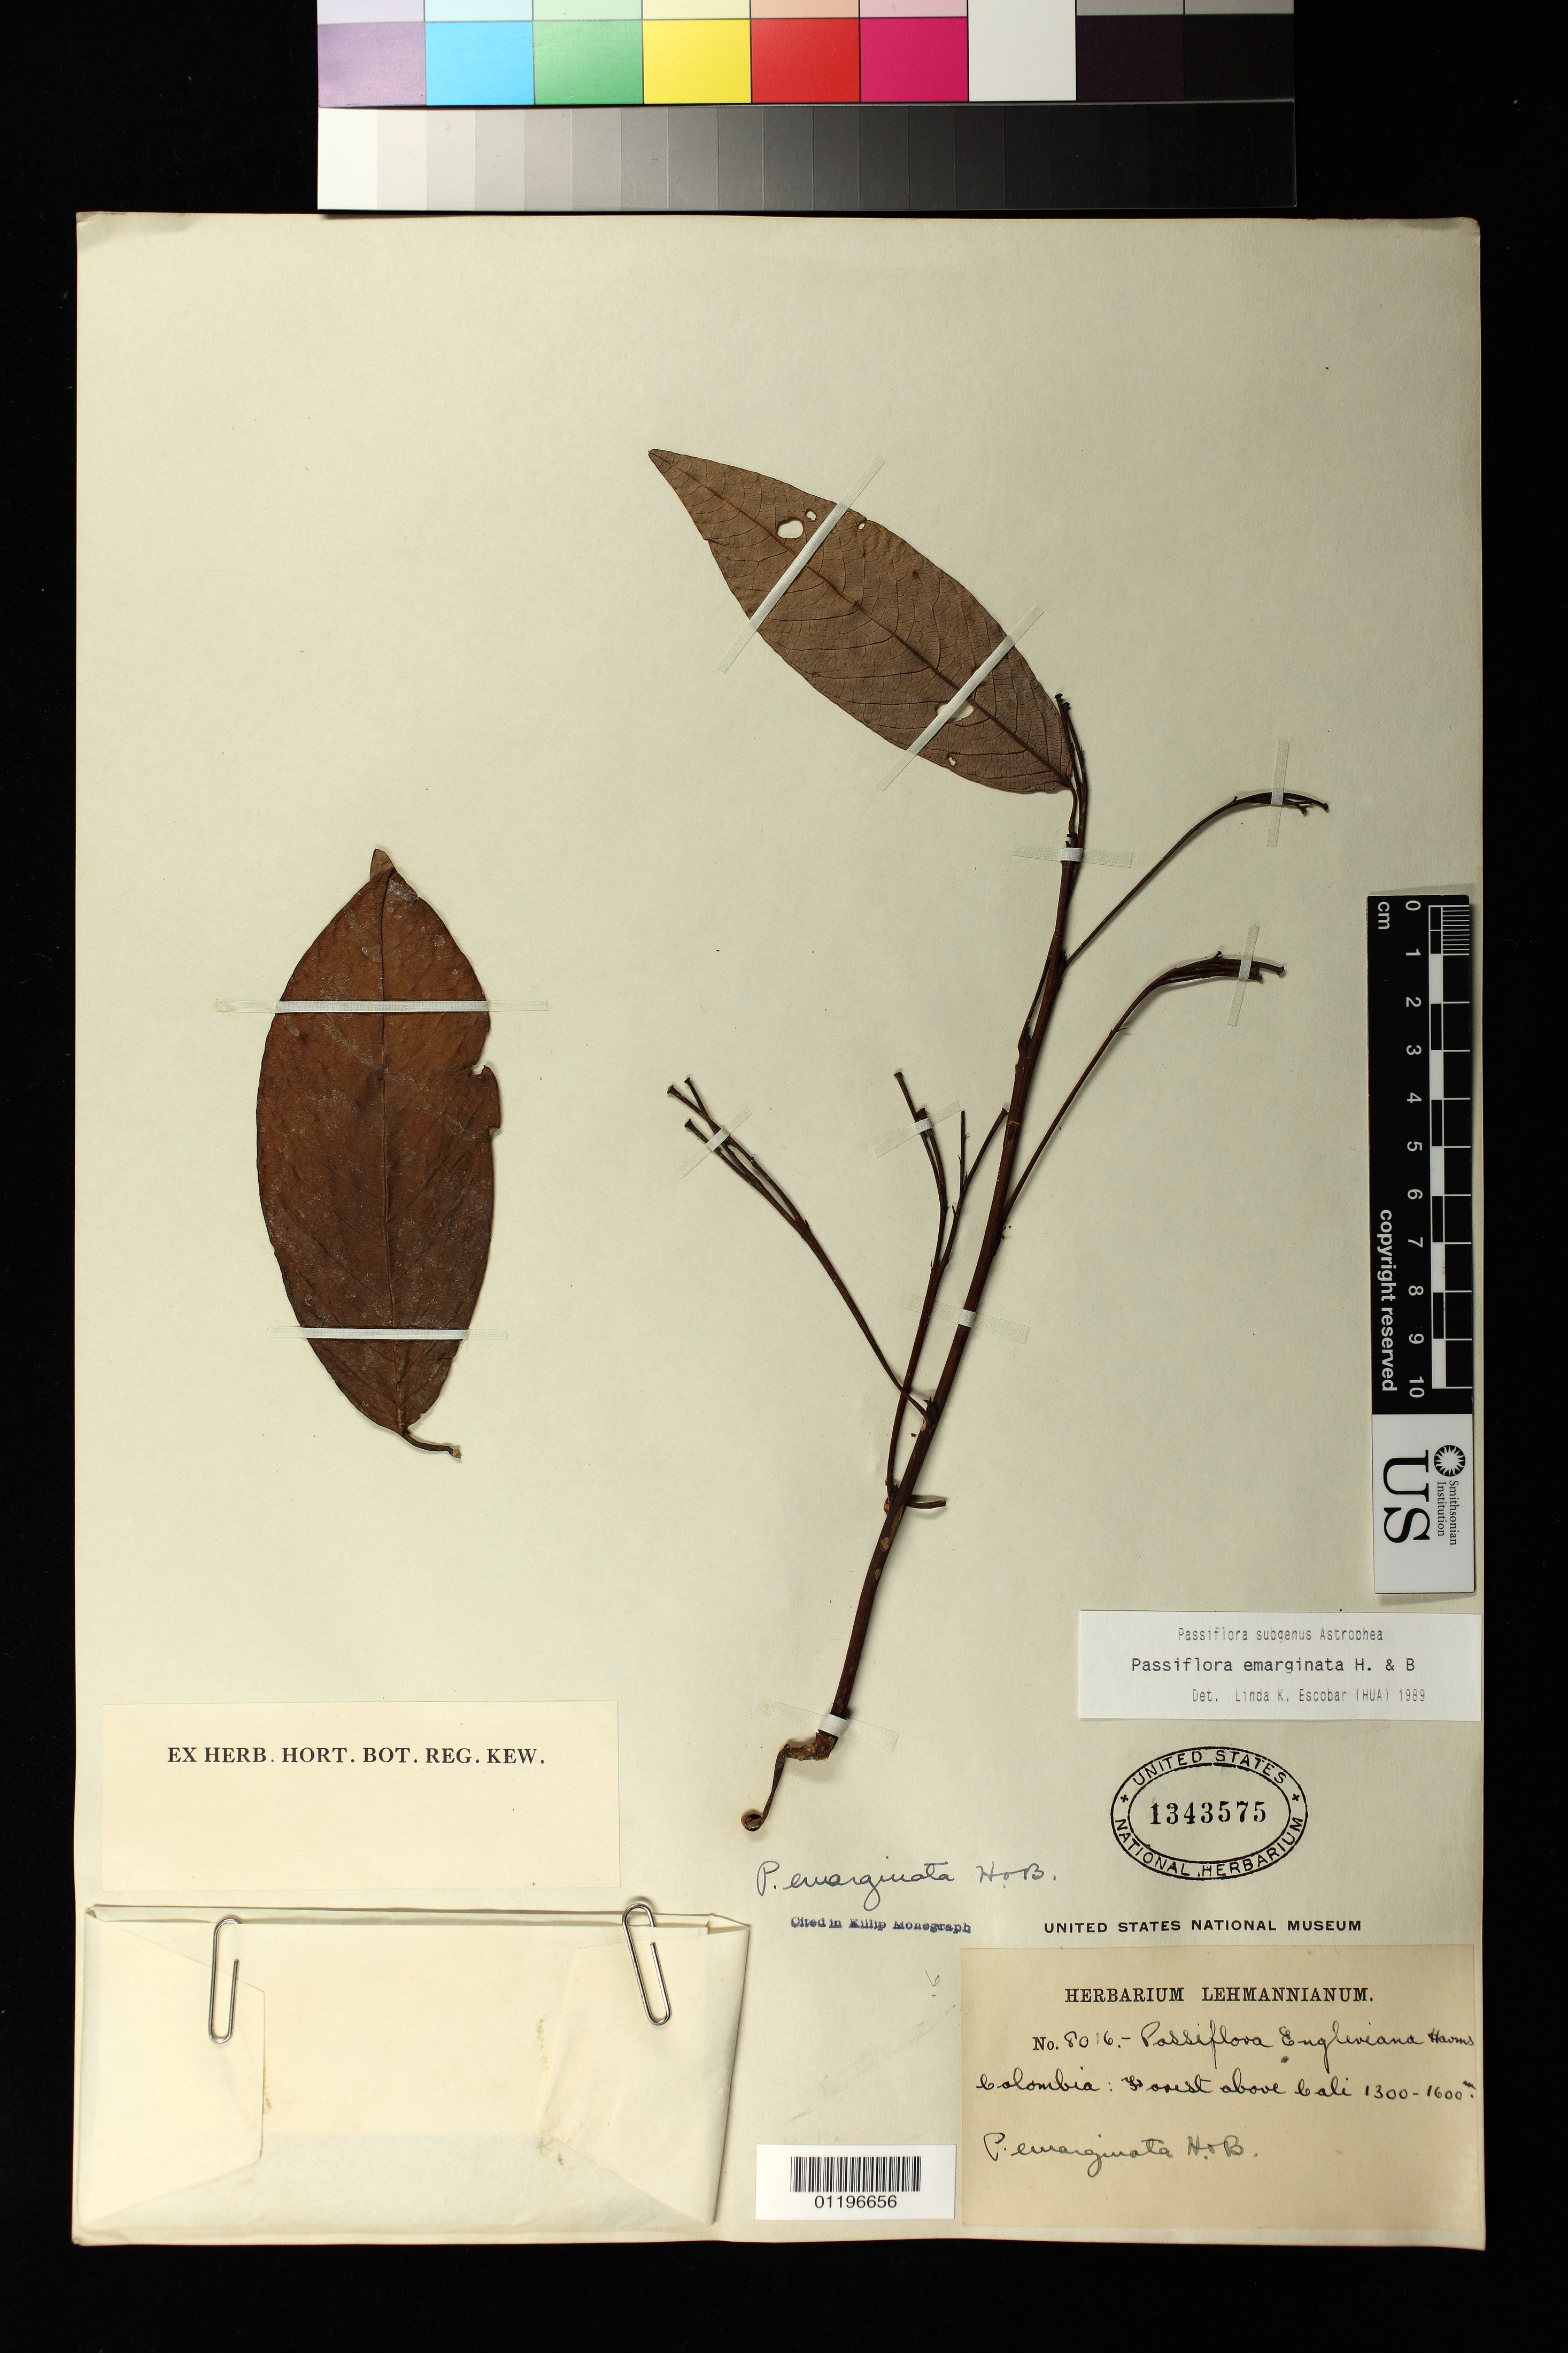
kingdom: Plantae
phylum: Tracheophyta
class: Magnoliopsida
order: Malpighiales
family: Passifloraceae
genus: Passiflora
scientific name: Passiflora emarginata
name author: Humb. & Bonpl.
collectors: F. C. Lehmann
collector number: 8016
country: Colombia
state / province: Valle del Cauca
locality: Forest above Cali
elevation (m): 1300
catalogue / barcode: US 1343575